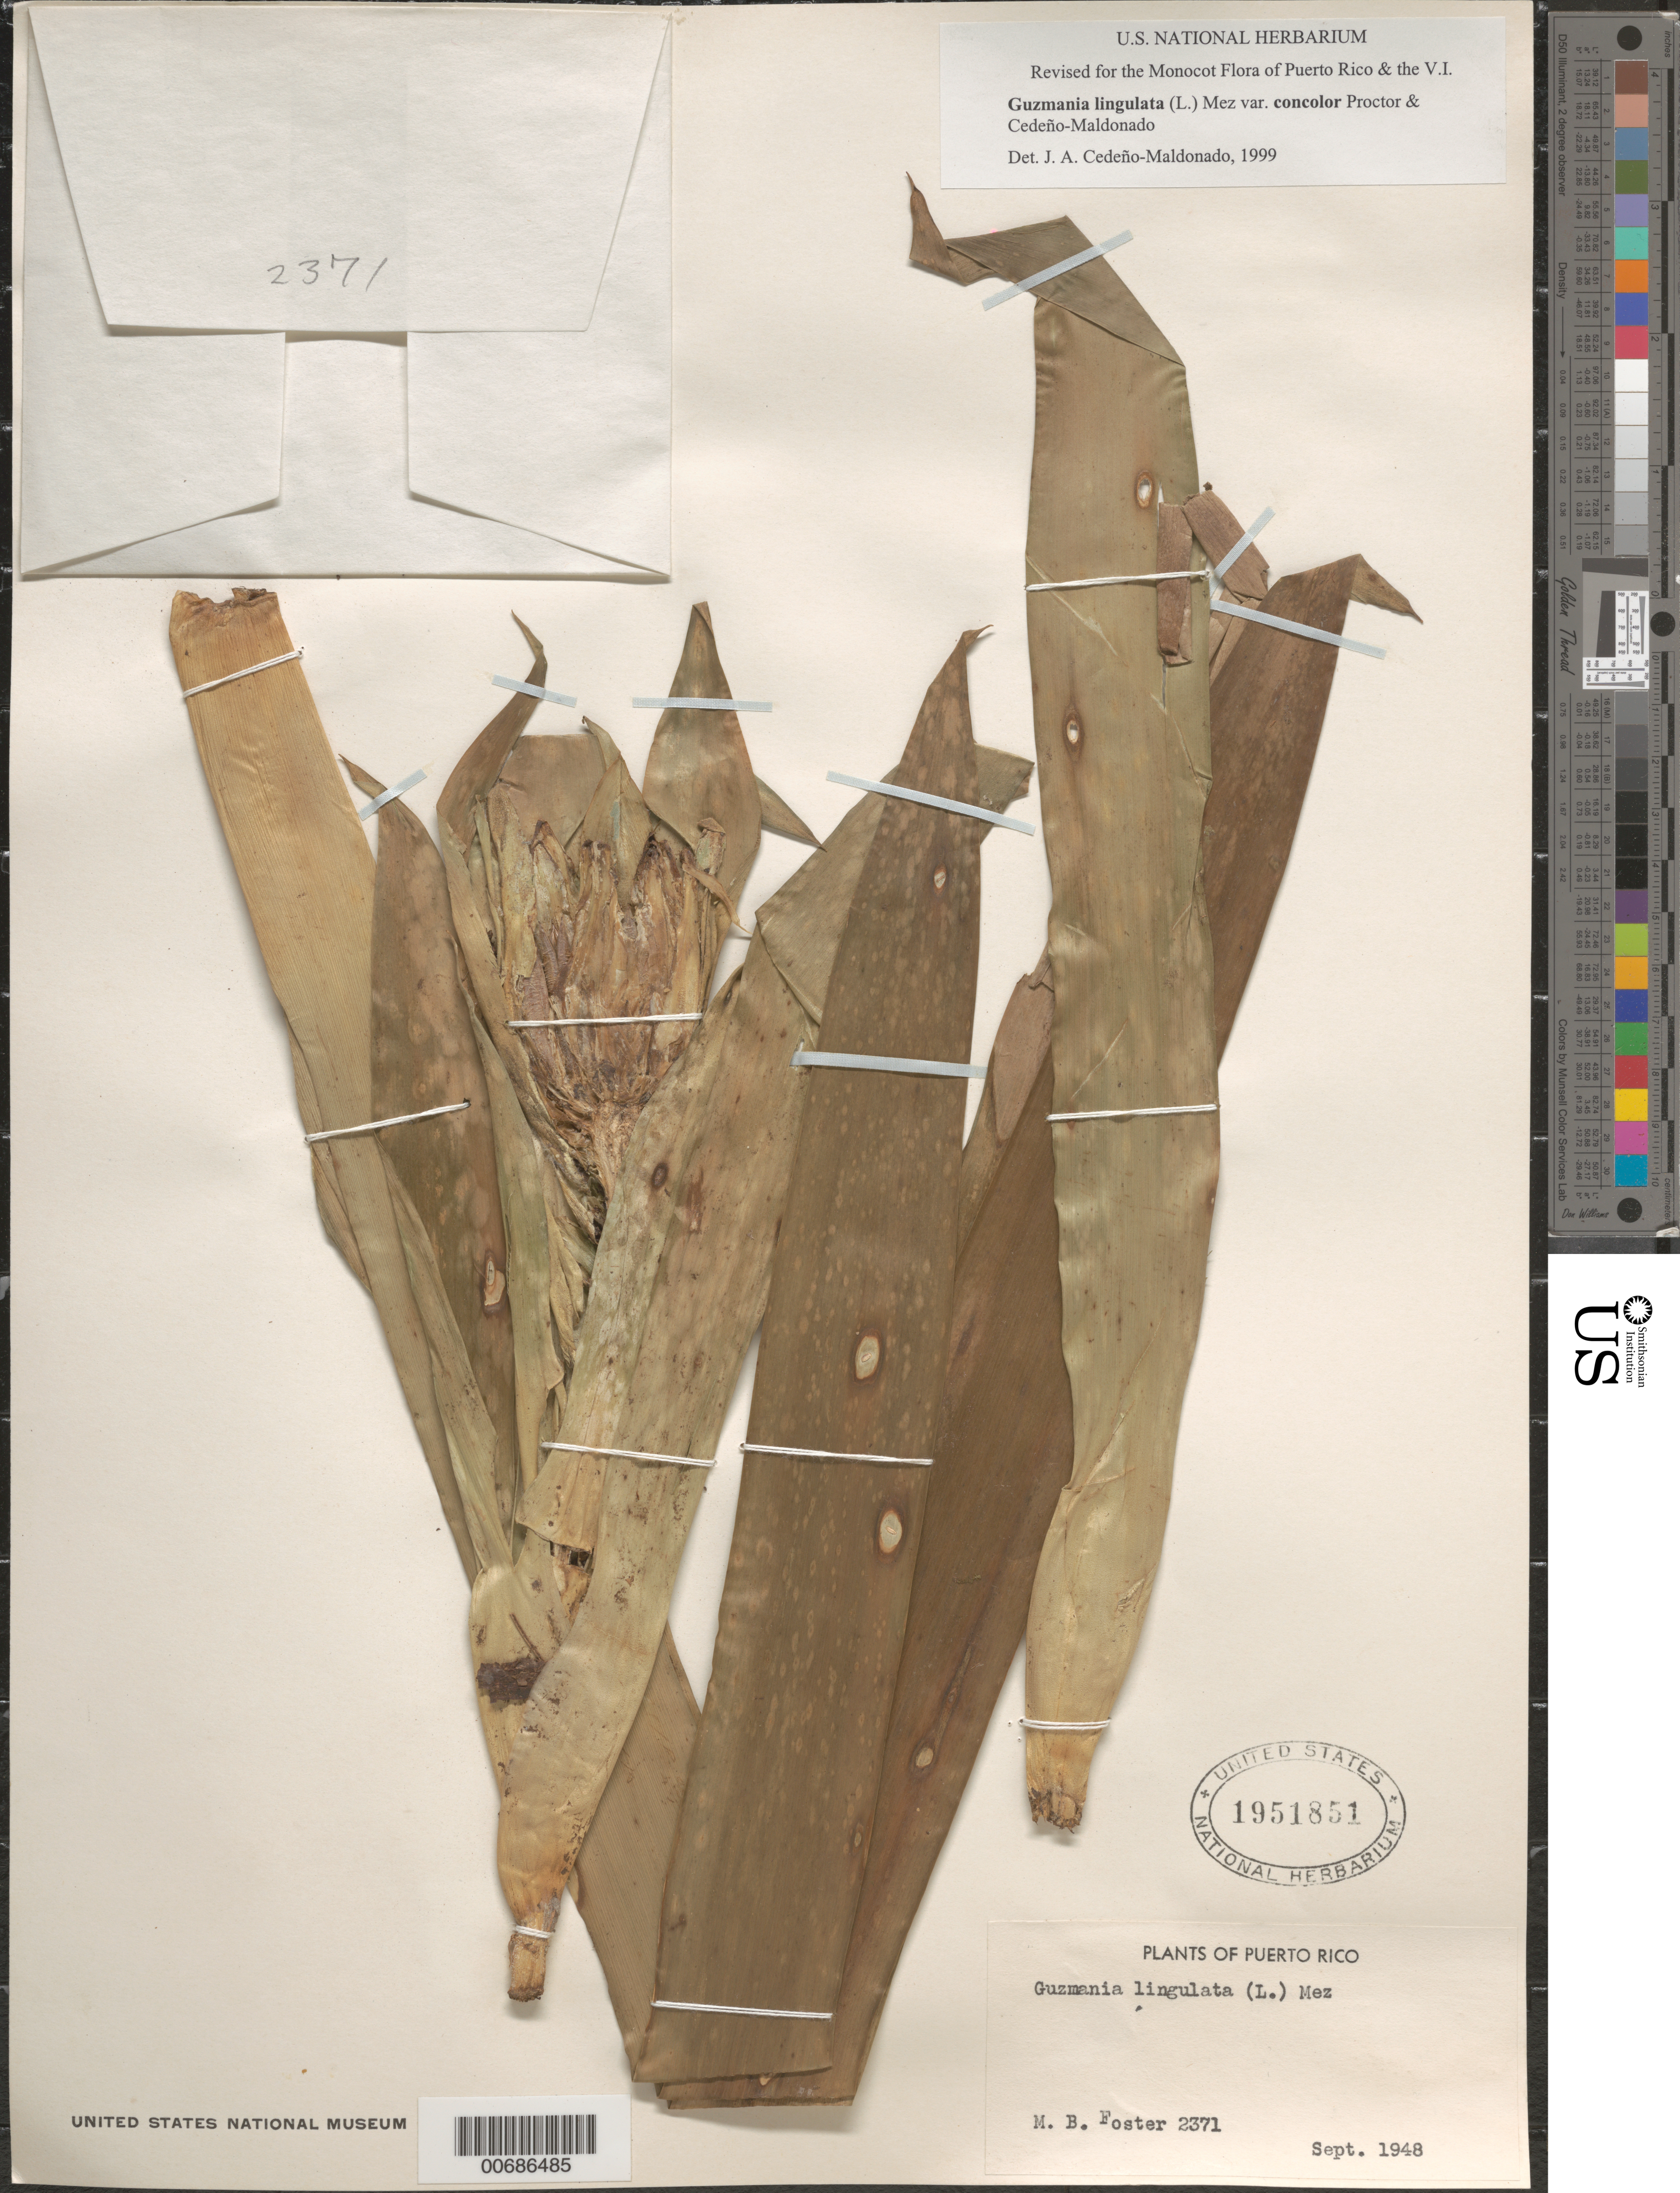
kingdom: Plantae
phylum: Tracheophyta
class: Liliopsida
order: Poales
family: Bromeliaceae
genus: Guzmania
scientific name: Guzmania lingulata var. concolor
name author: Proctor & Cedeño-Mald.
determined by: Cedeño-Maldonado, J. A.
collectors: M. B. Foster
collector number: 2371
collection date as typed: Sep 1948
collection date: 1948-09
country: Puerto Rico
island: Greater Antilles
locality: Sierra de Naguabo ad Rio Blanco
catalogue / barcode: US 1951851